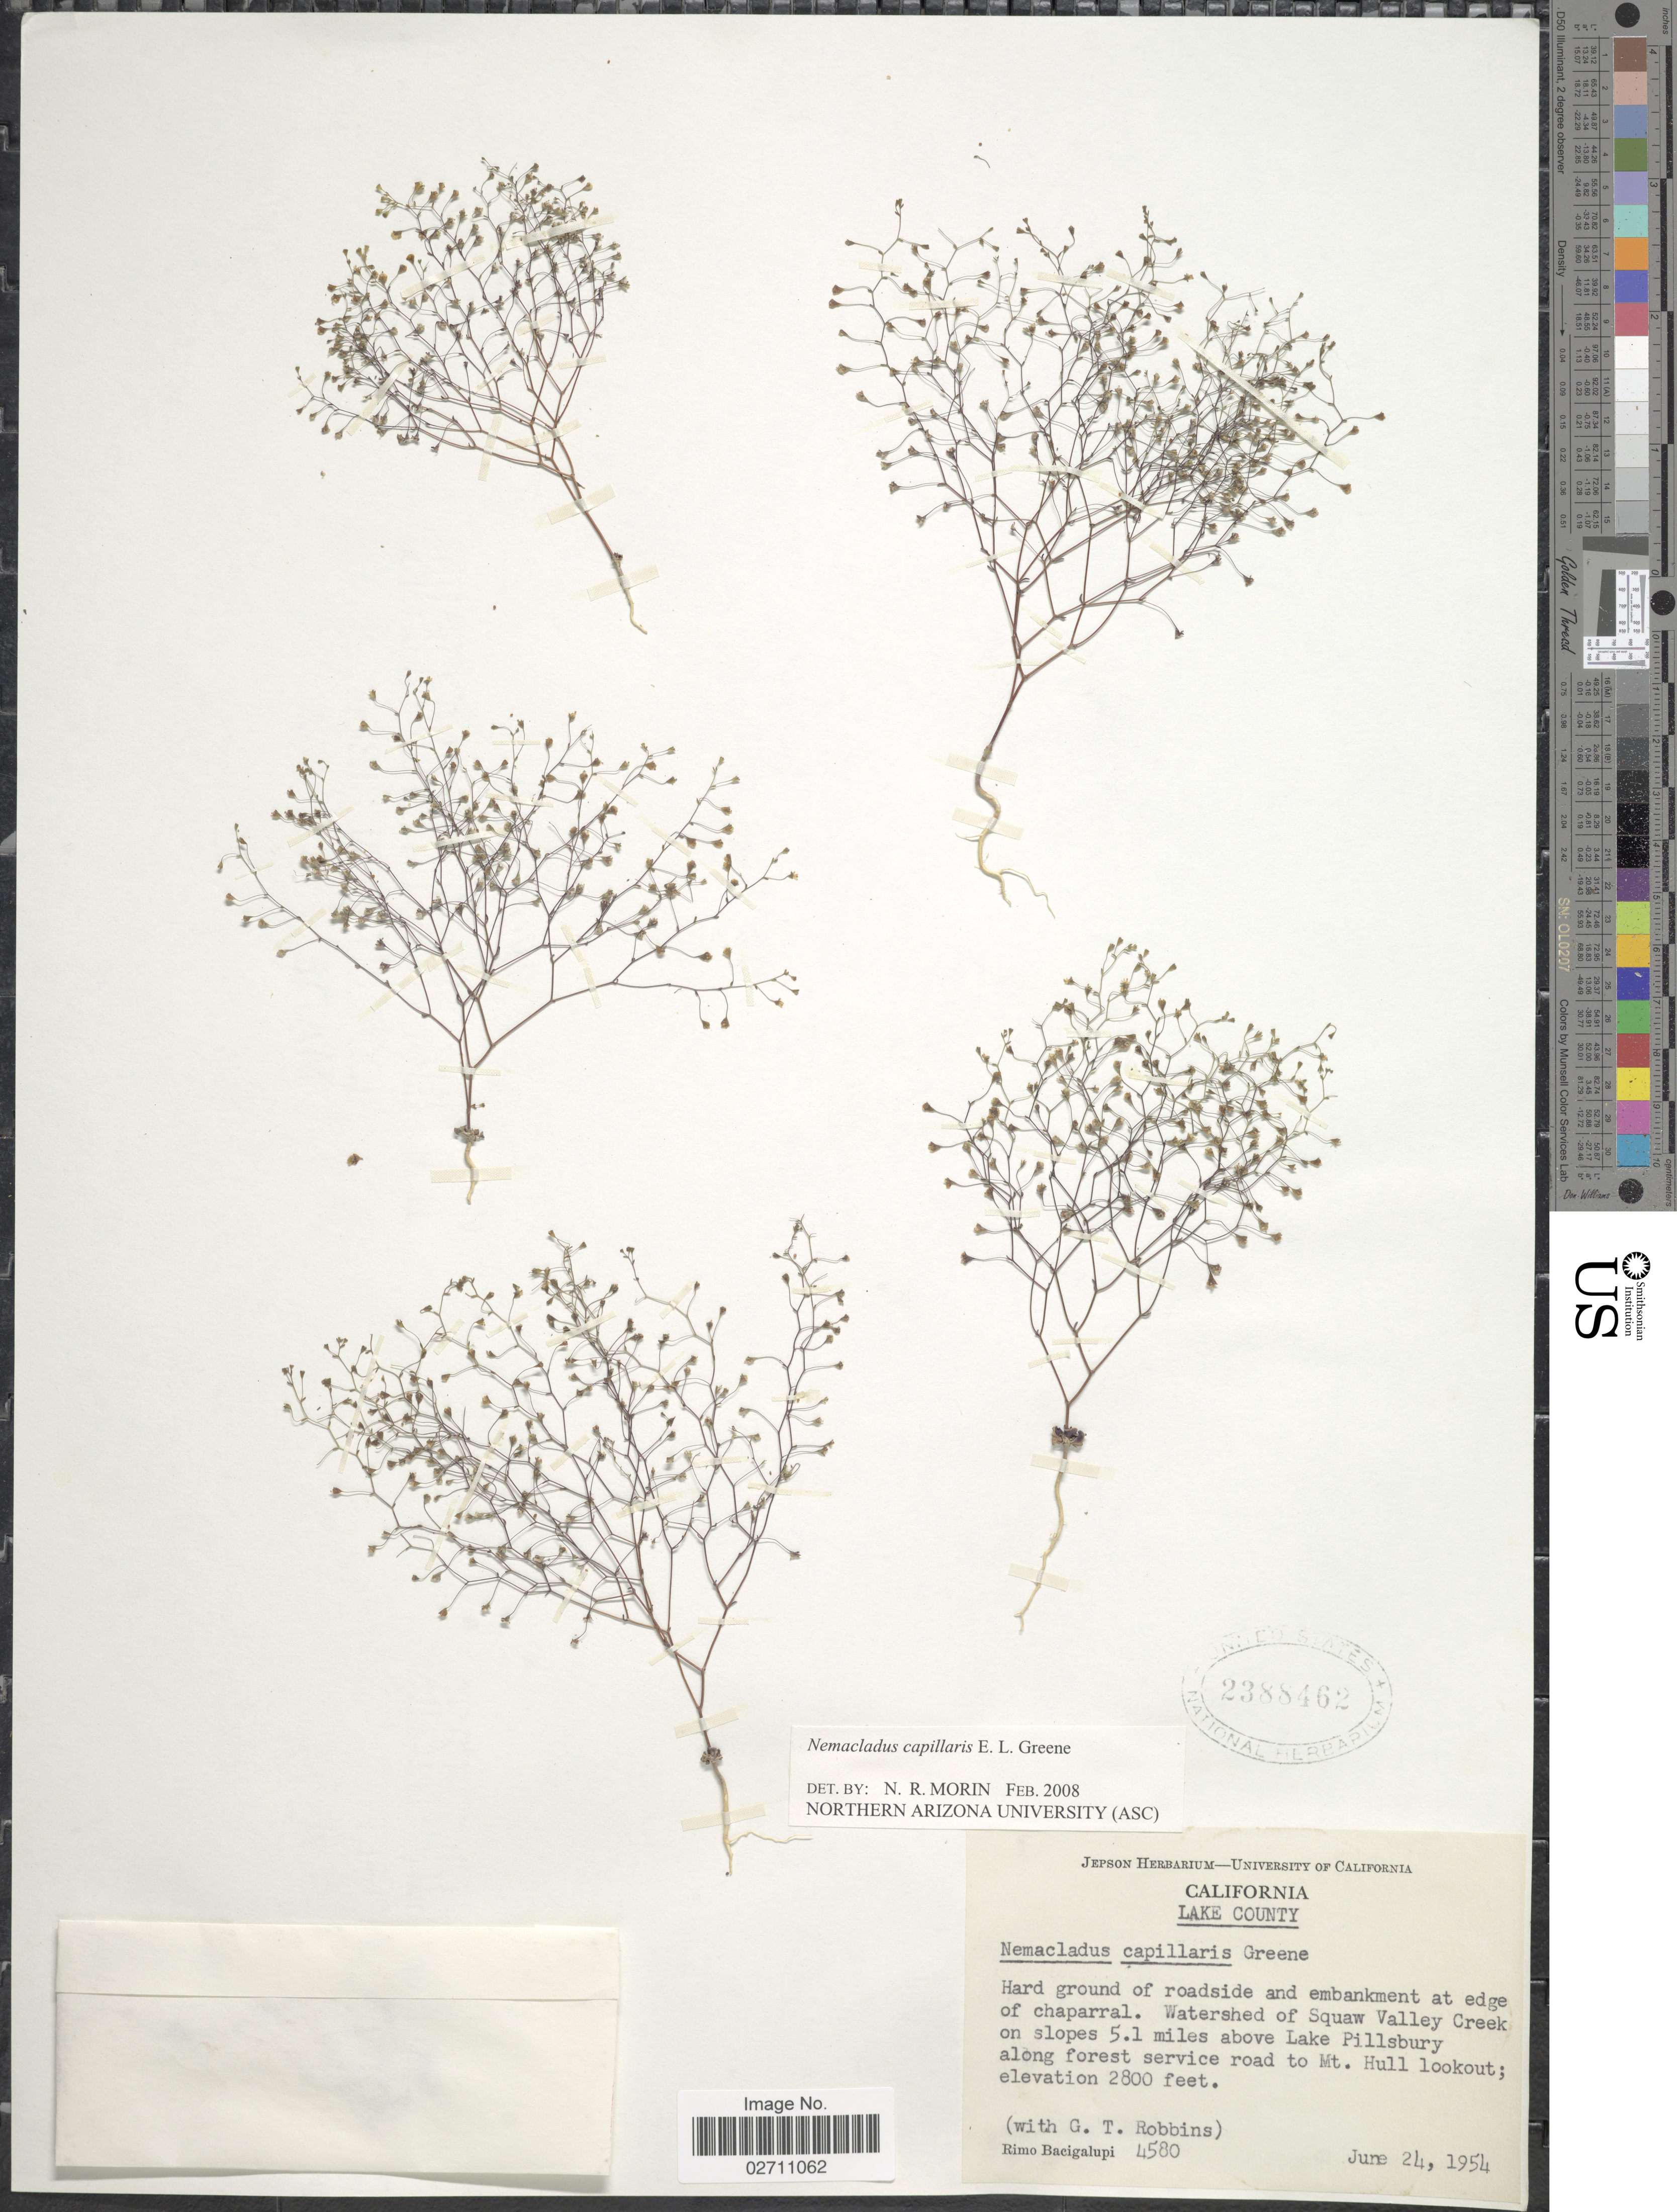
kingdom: Plantae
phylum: Tracheophyta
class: Magnoliopsida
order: Asterales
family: Campanulaceae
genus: Nemacladus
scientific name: Nemacladus capillaris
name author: S.W. Greene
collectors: R. Bacigalupi & G. T. Robbins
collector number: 4580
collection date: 1954-06-24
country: United States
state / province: California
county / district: Lake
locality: California, Lake County, Hard ground of roadside and embankment at edge of chaparral, Watershed of Squaw Valley Creek on slopes 5.1 miles above Lake Pillsbury along forest service road to Mt. Hull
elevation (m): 853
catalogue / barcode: US 2388462